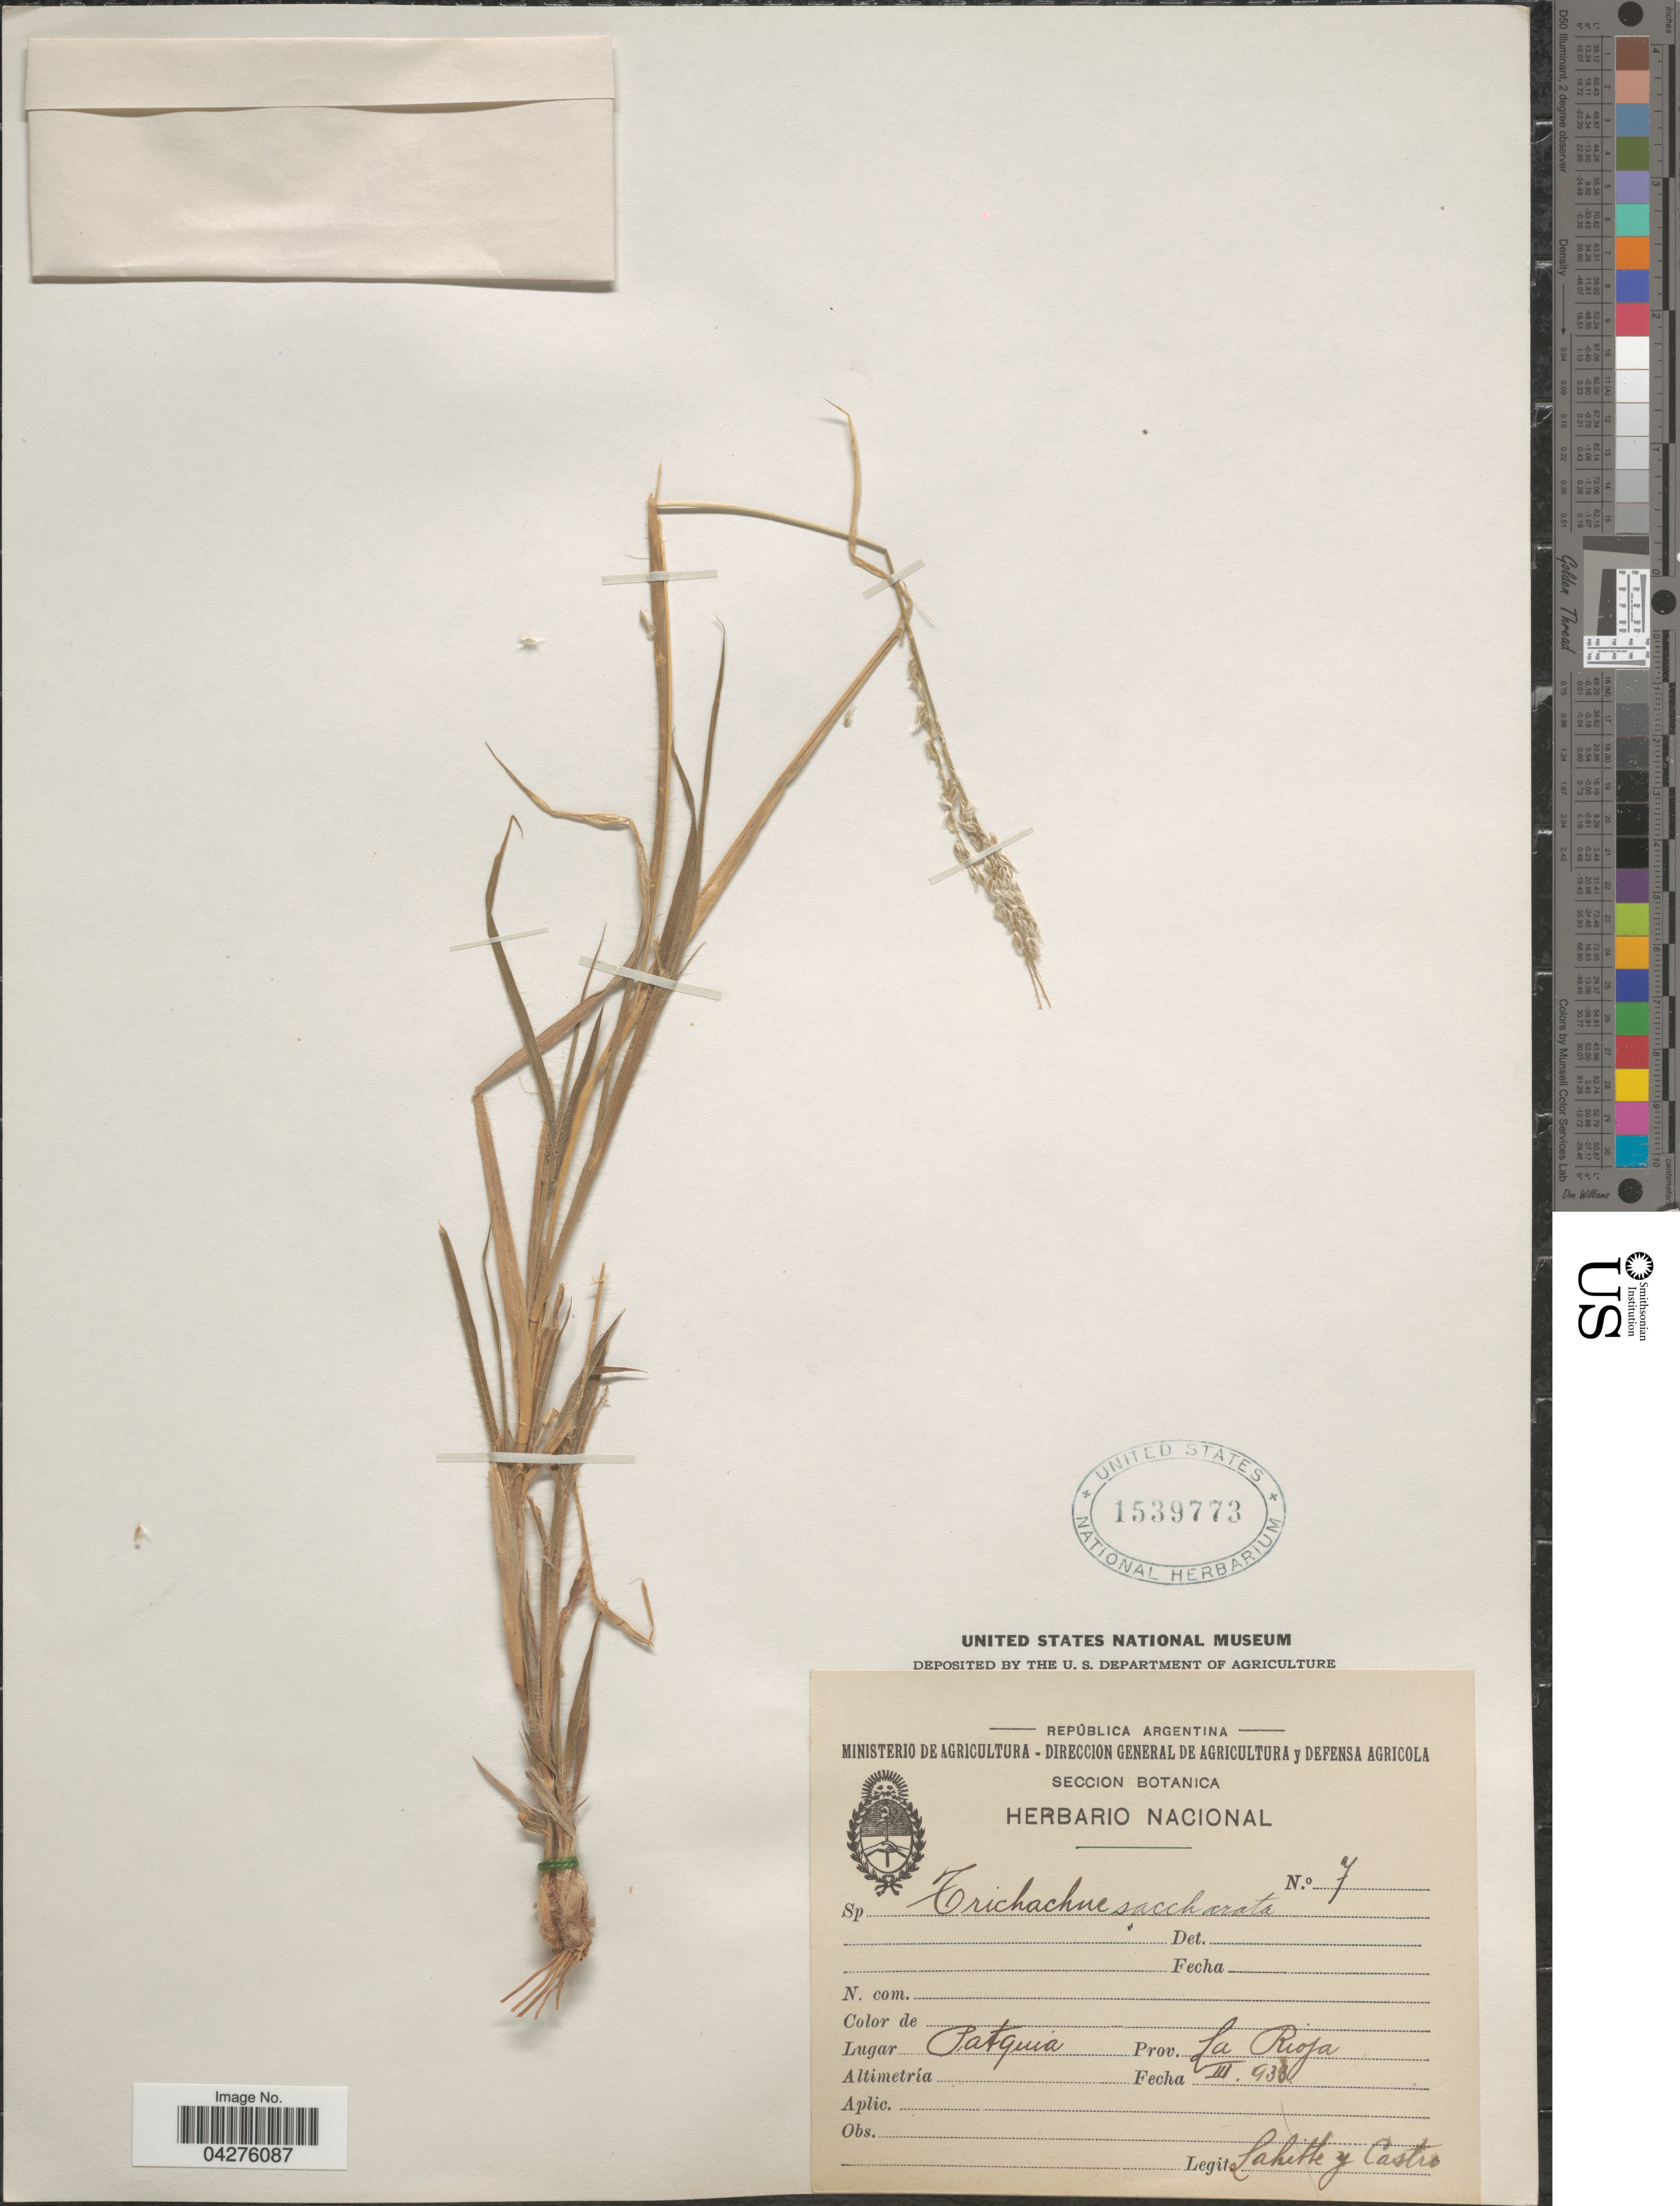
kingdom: Plantae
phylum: Tracheophyta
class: Liliopsida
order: Poales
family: Poaceae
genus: Digitaria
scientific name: Digitaria californica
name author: (Benth.) Henr.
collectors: -. Lahitte & -. Castro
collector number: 7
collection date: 1938-03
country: Argentina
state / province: La Rioja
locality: Patquia.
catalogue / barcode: US 1539773